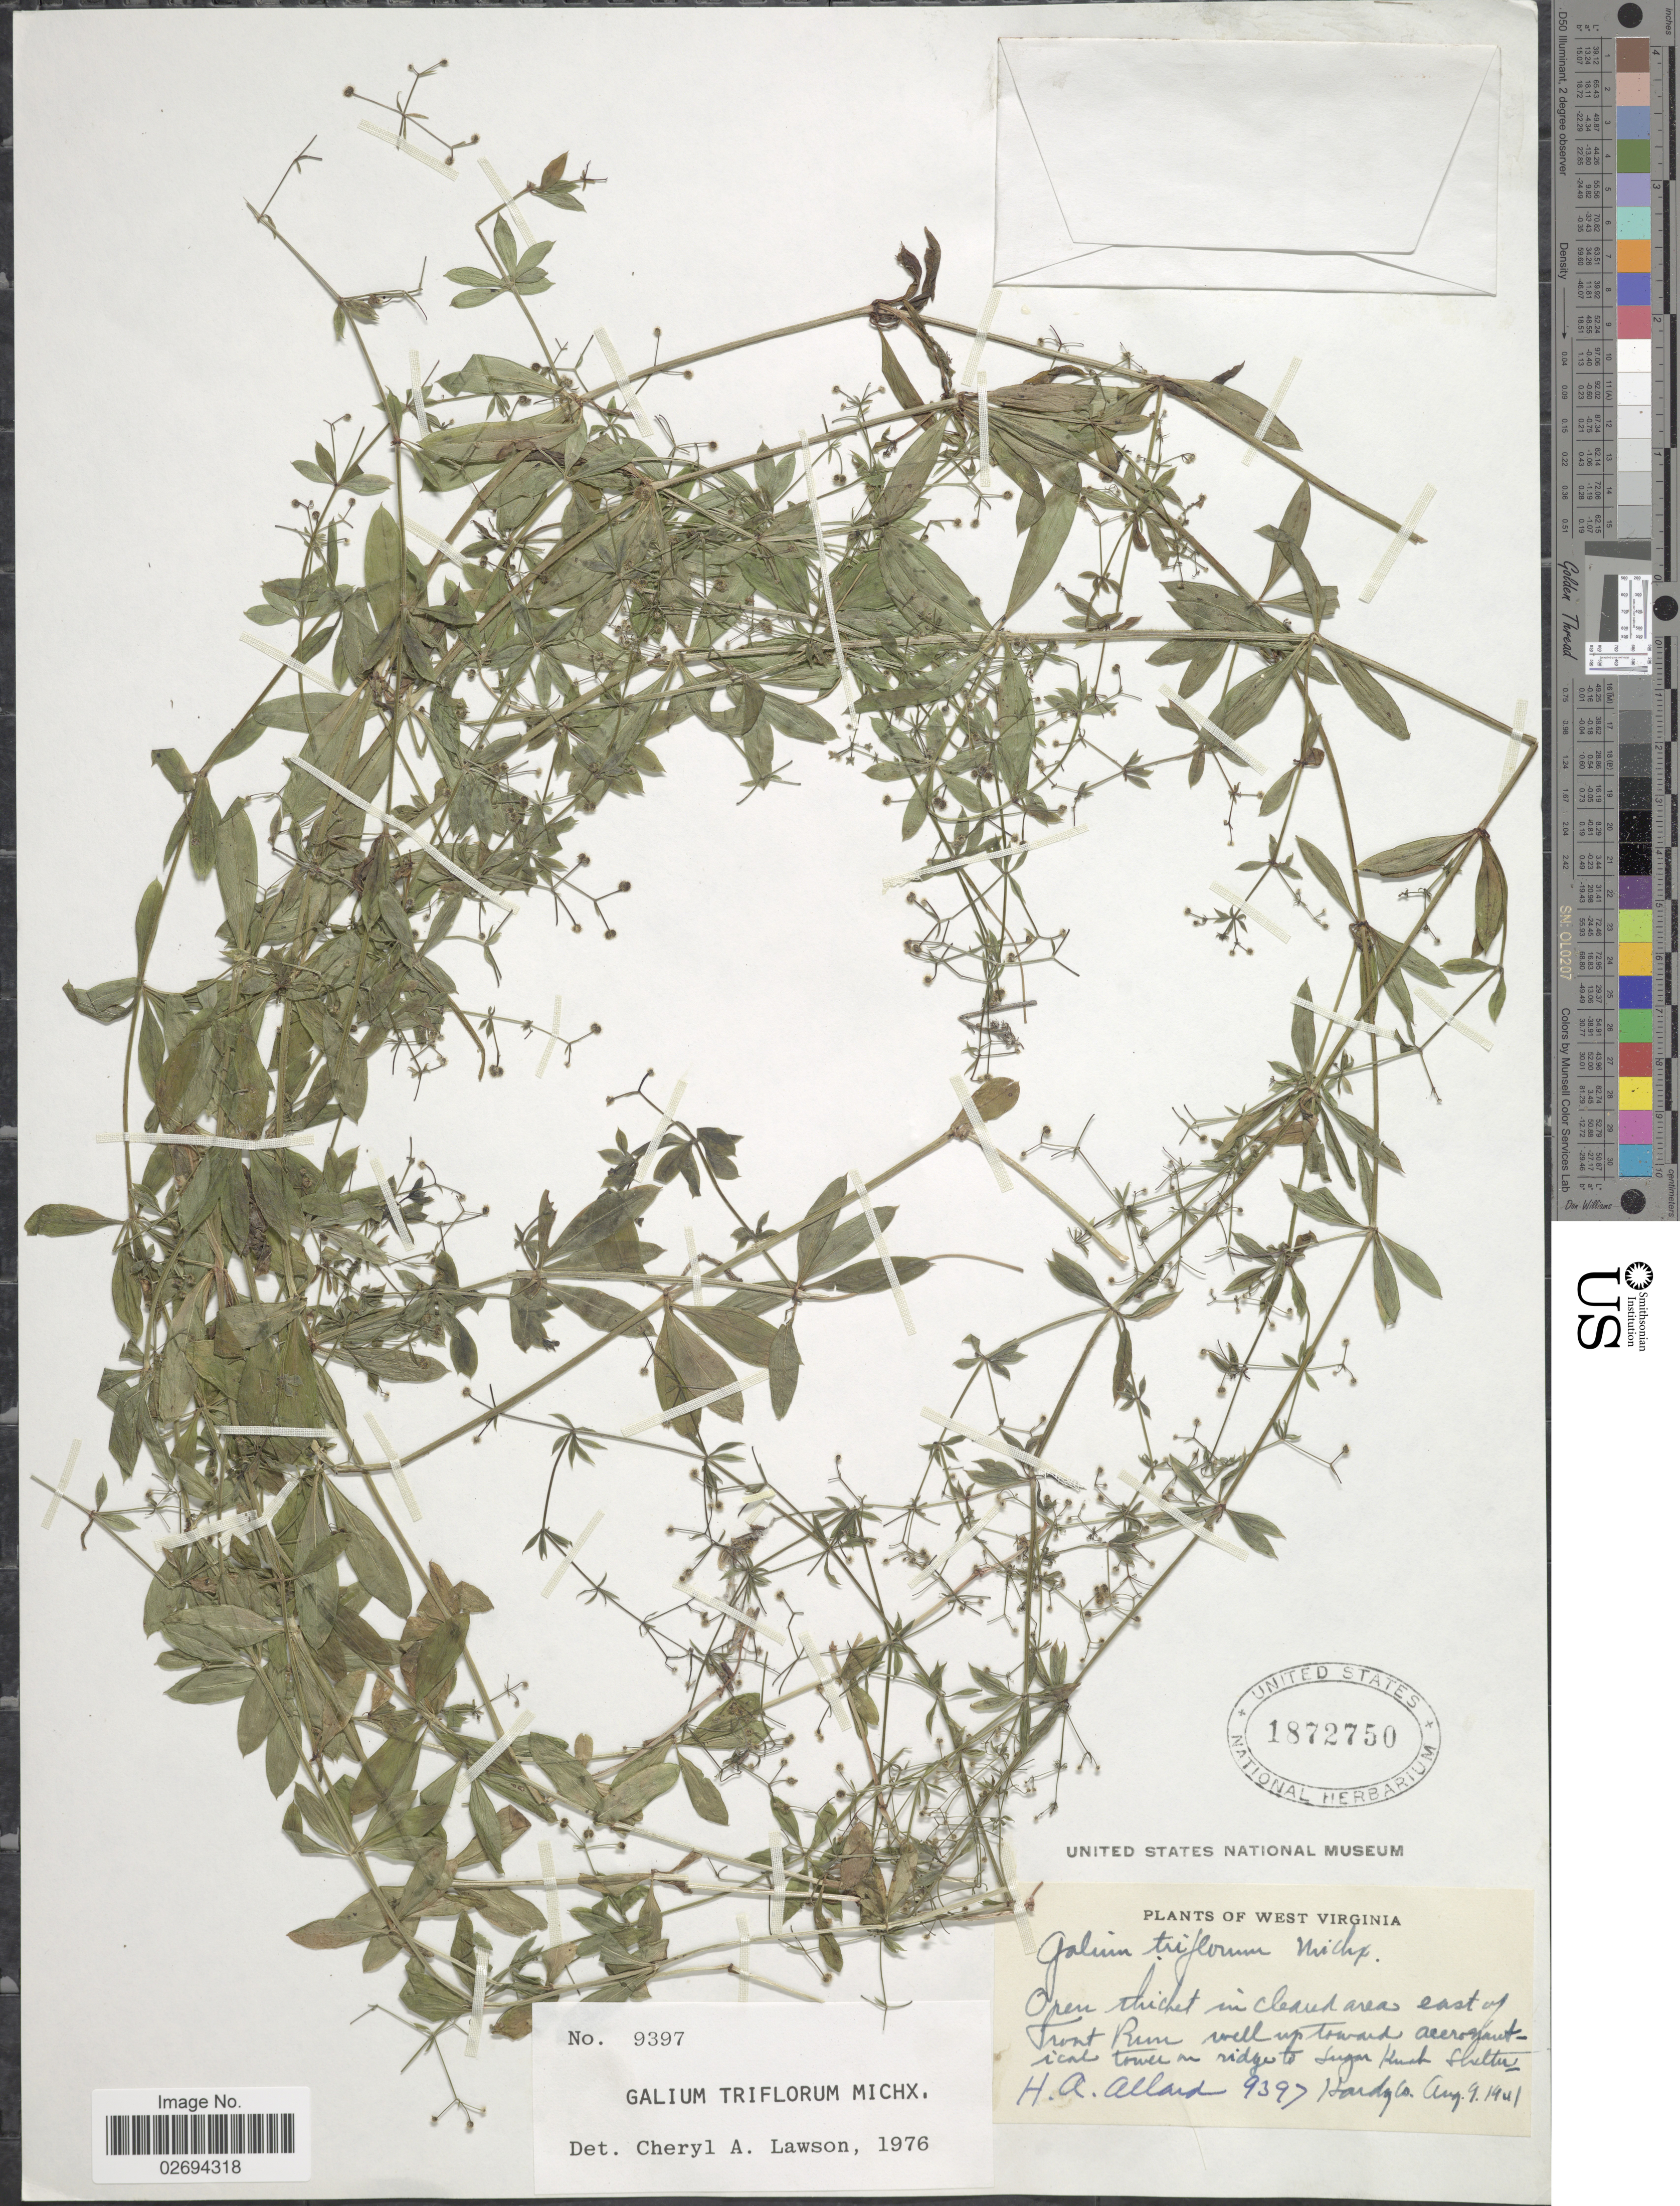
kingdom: Plantae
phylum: Tracheophyta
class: Magnoliopsida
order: Gentianales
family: Rubiaceae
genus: Galium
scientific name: Galium triflorum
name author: Michx.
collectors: H. A. Allard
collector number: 9397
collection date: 1941-08-09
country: United States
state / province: West Virginia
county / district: Hardy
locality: Open thicket in cleared areas east of Trout Run well up toward aeronautical tower on ridge to Sugar Knob Shelter, Hardy Co.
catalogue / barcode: US 1872750